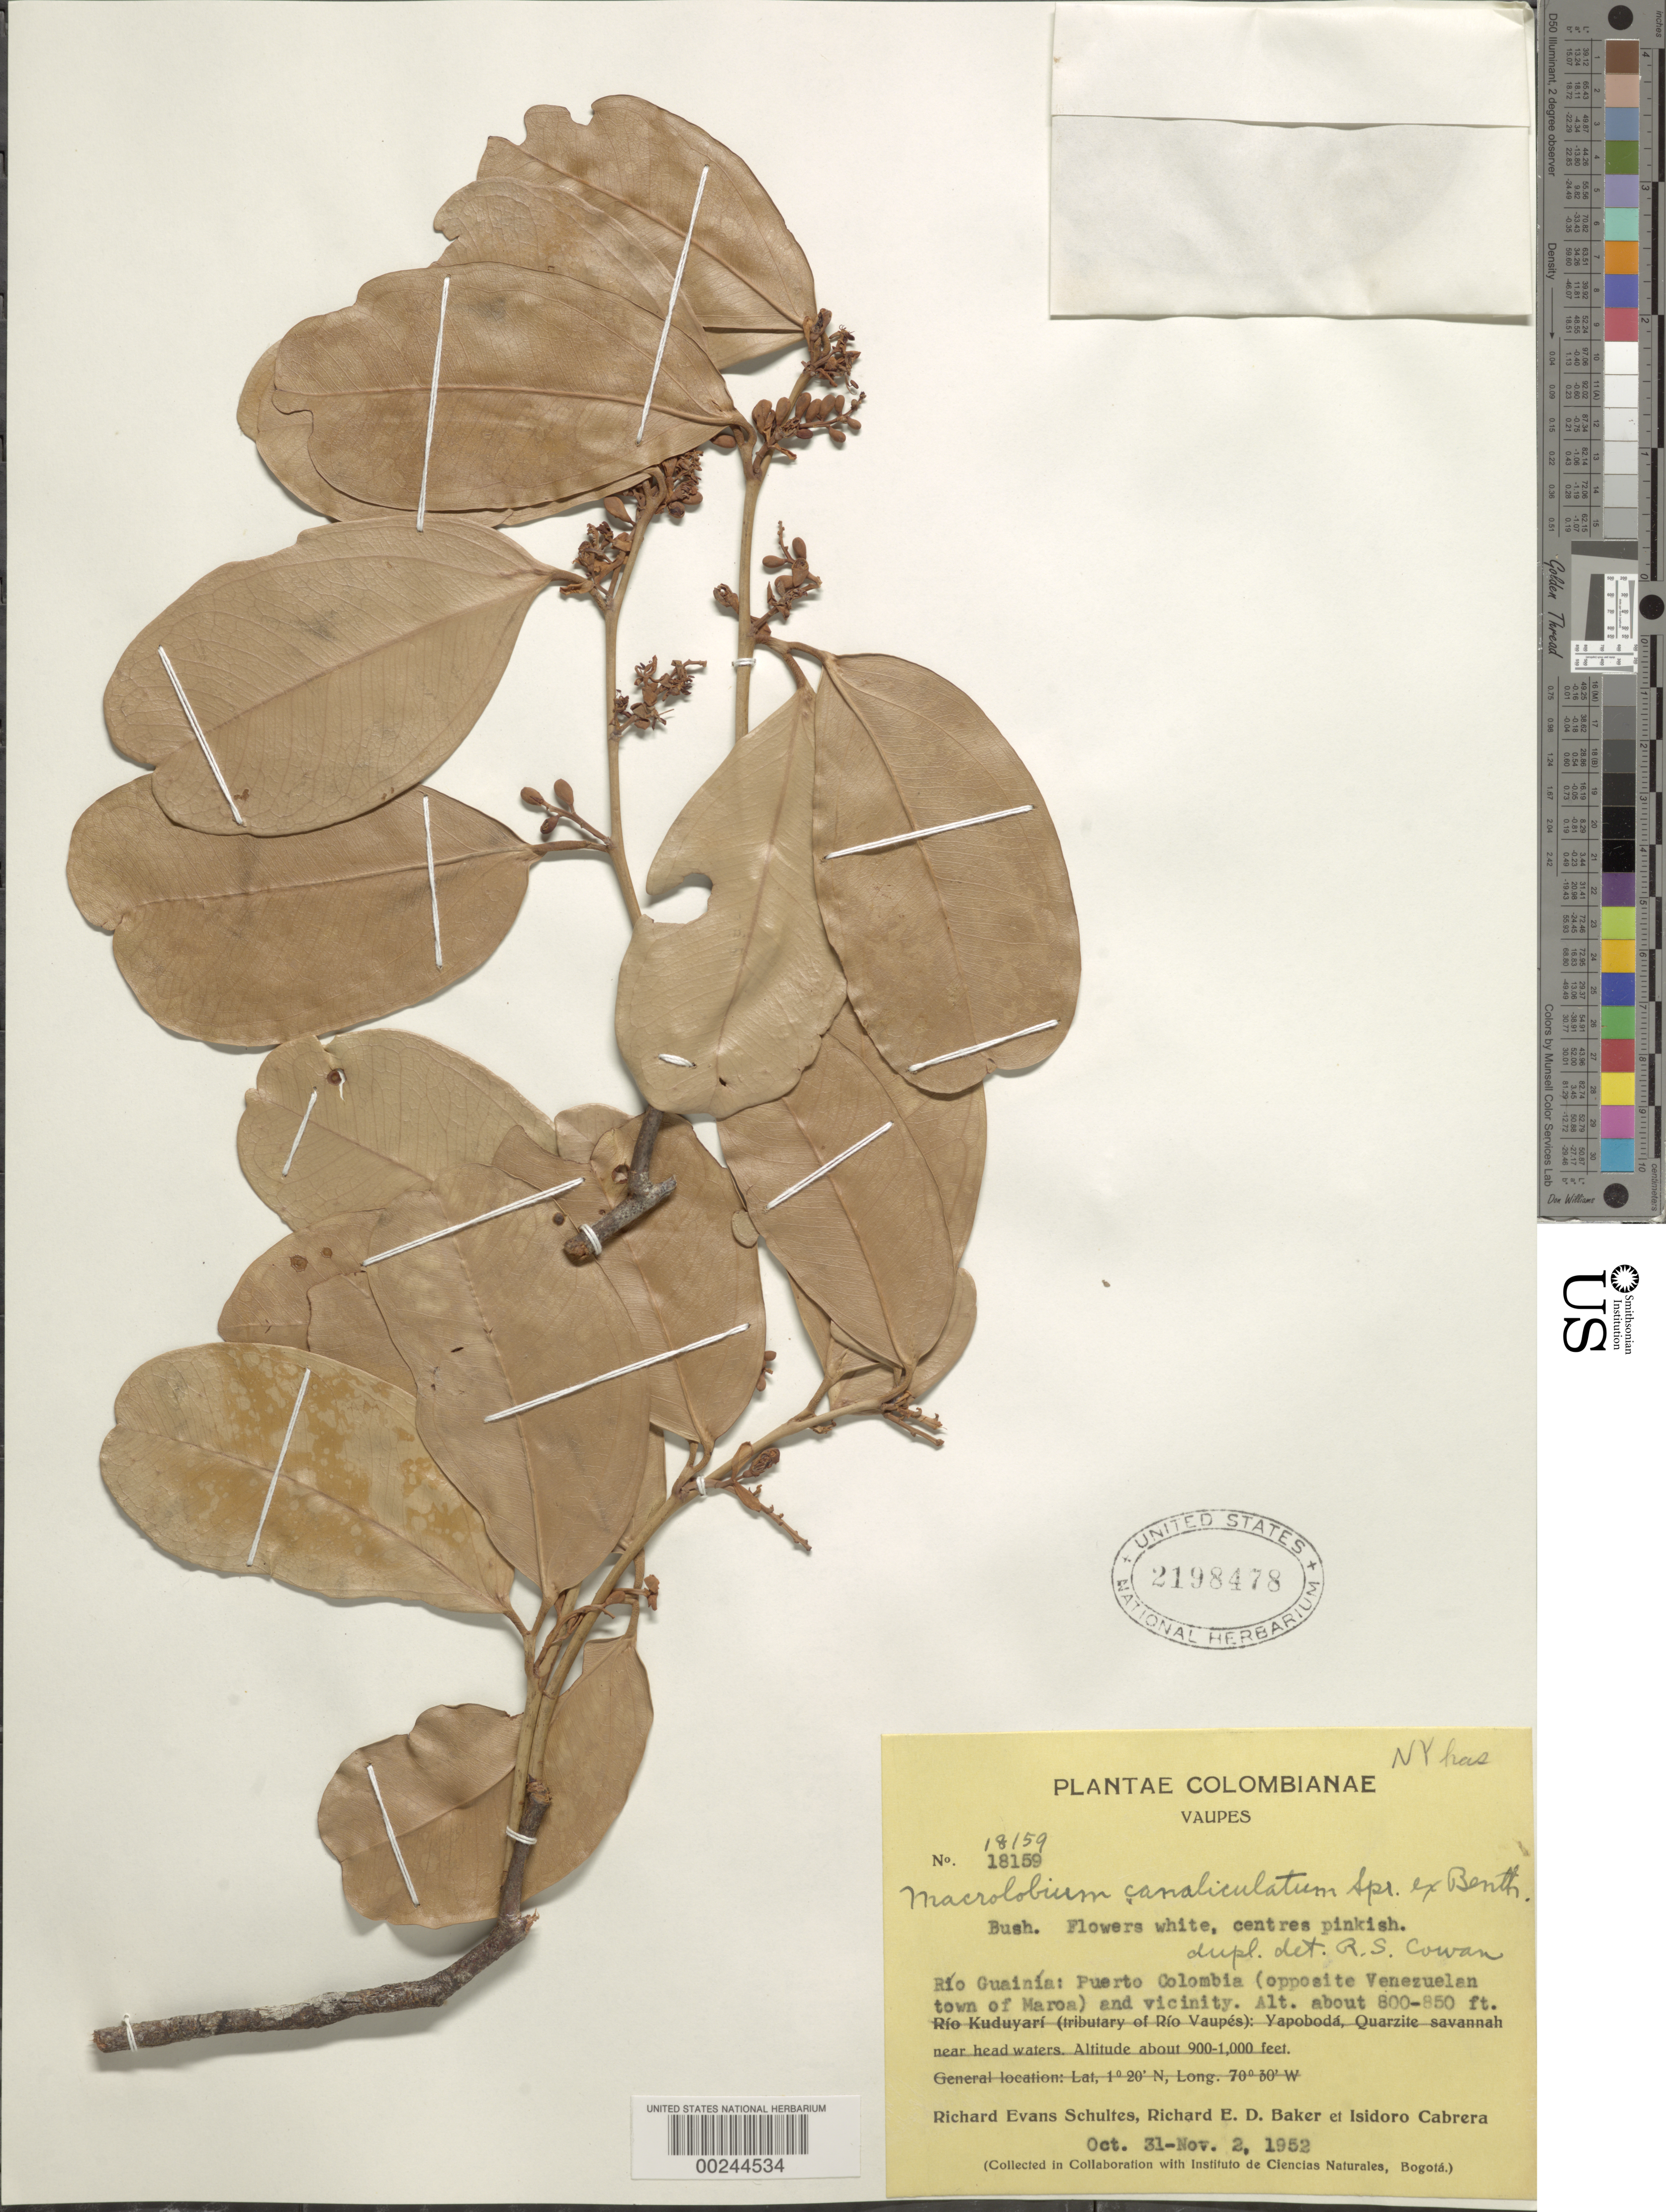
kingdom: Plantae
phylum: Tracheophyta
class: Magnoliopsida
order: Fabales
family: Fabaceae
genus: Macrolobium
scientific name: Macrolobium canaliculatum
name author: Spruce ex Benth.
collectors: R. E. Schultes, R. E. D. Baker & I. Cabrera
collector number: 18159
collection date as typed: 31 Oct 1952 to 02 Nov 1952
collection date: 1952-10-31/1952-11-02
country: Colombia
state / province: Vaupés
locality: Rio Guainia: Puerto Colombia (opp. Venezuelan town of Maroa) and vicinity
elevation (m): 244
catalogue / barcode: US 2198478